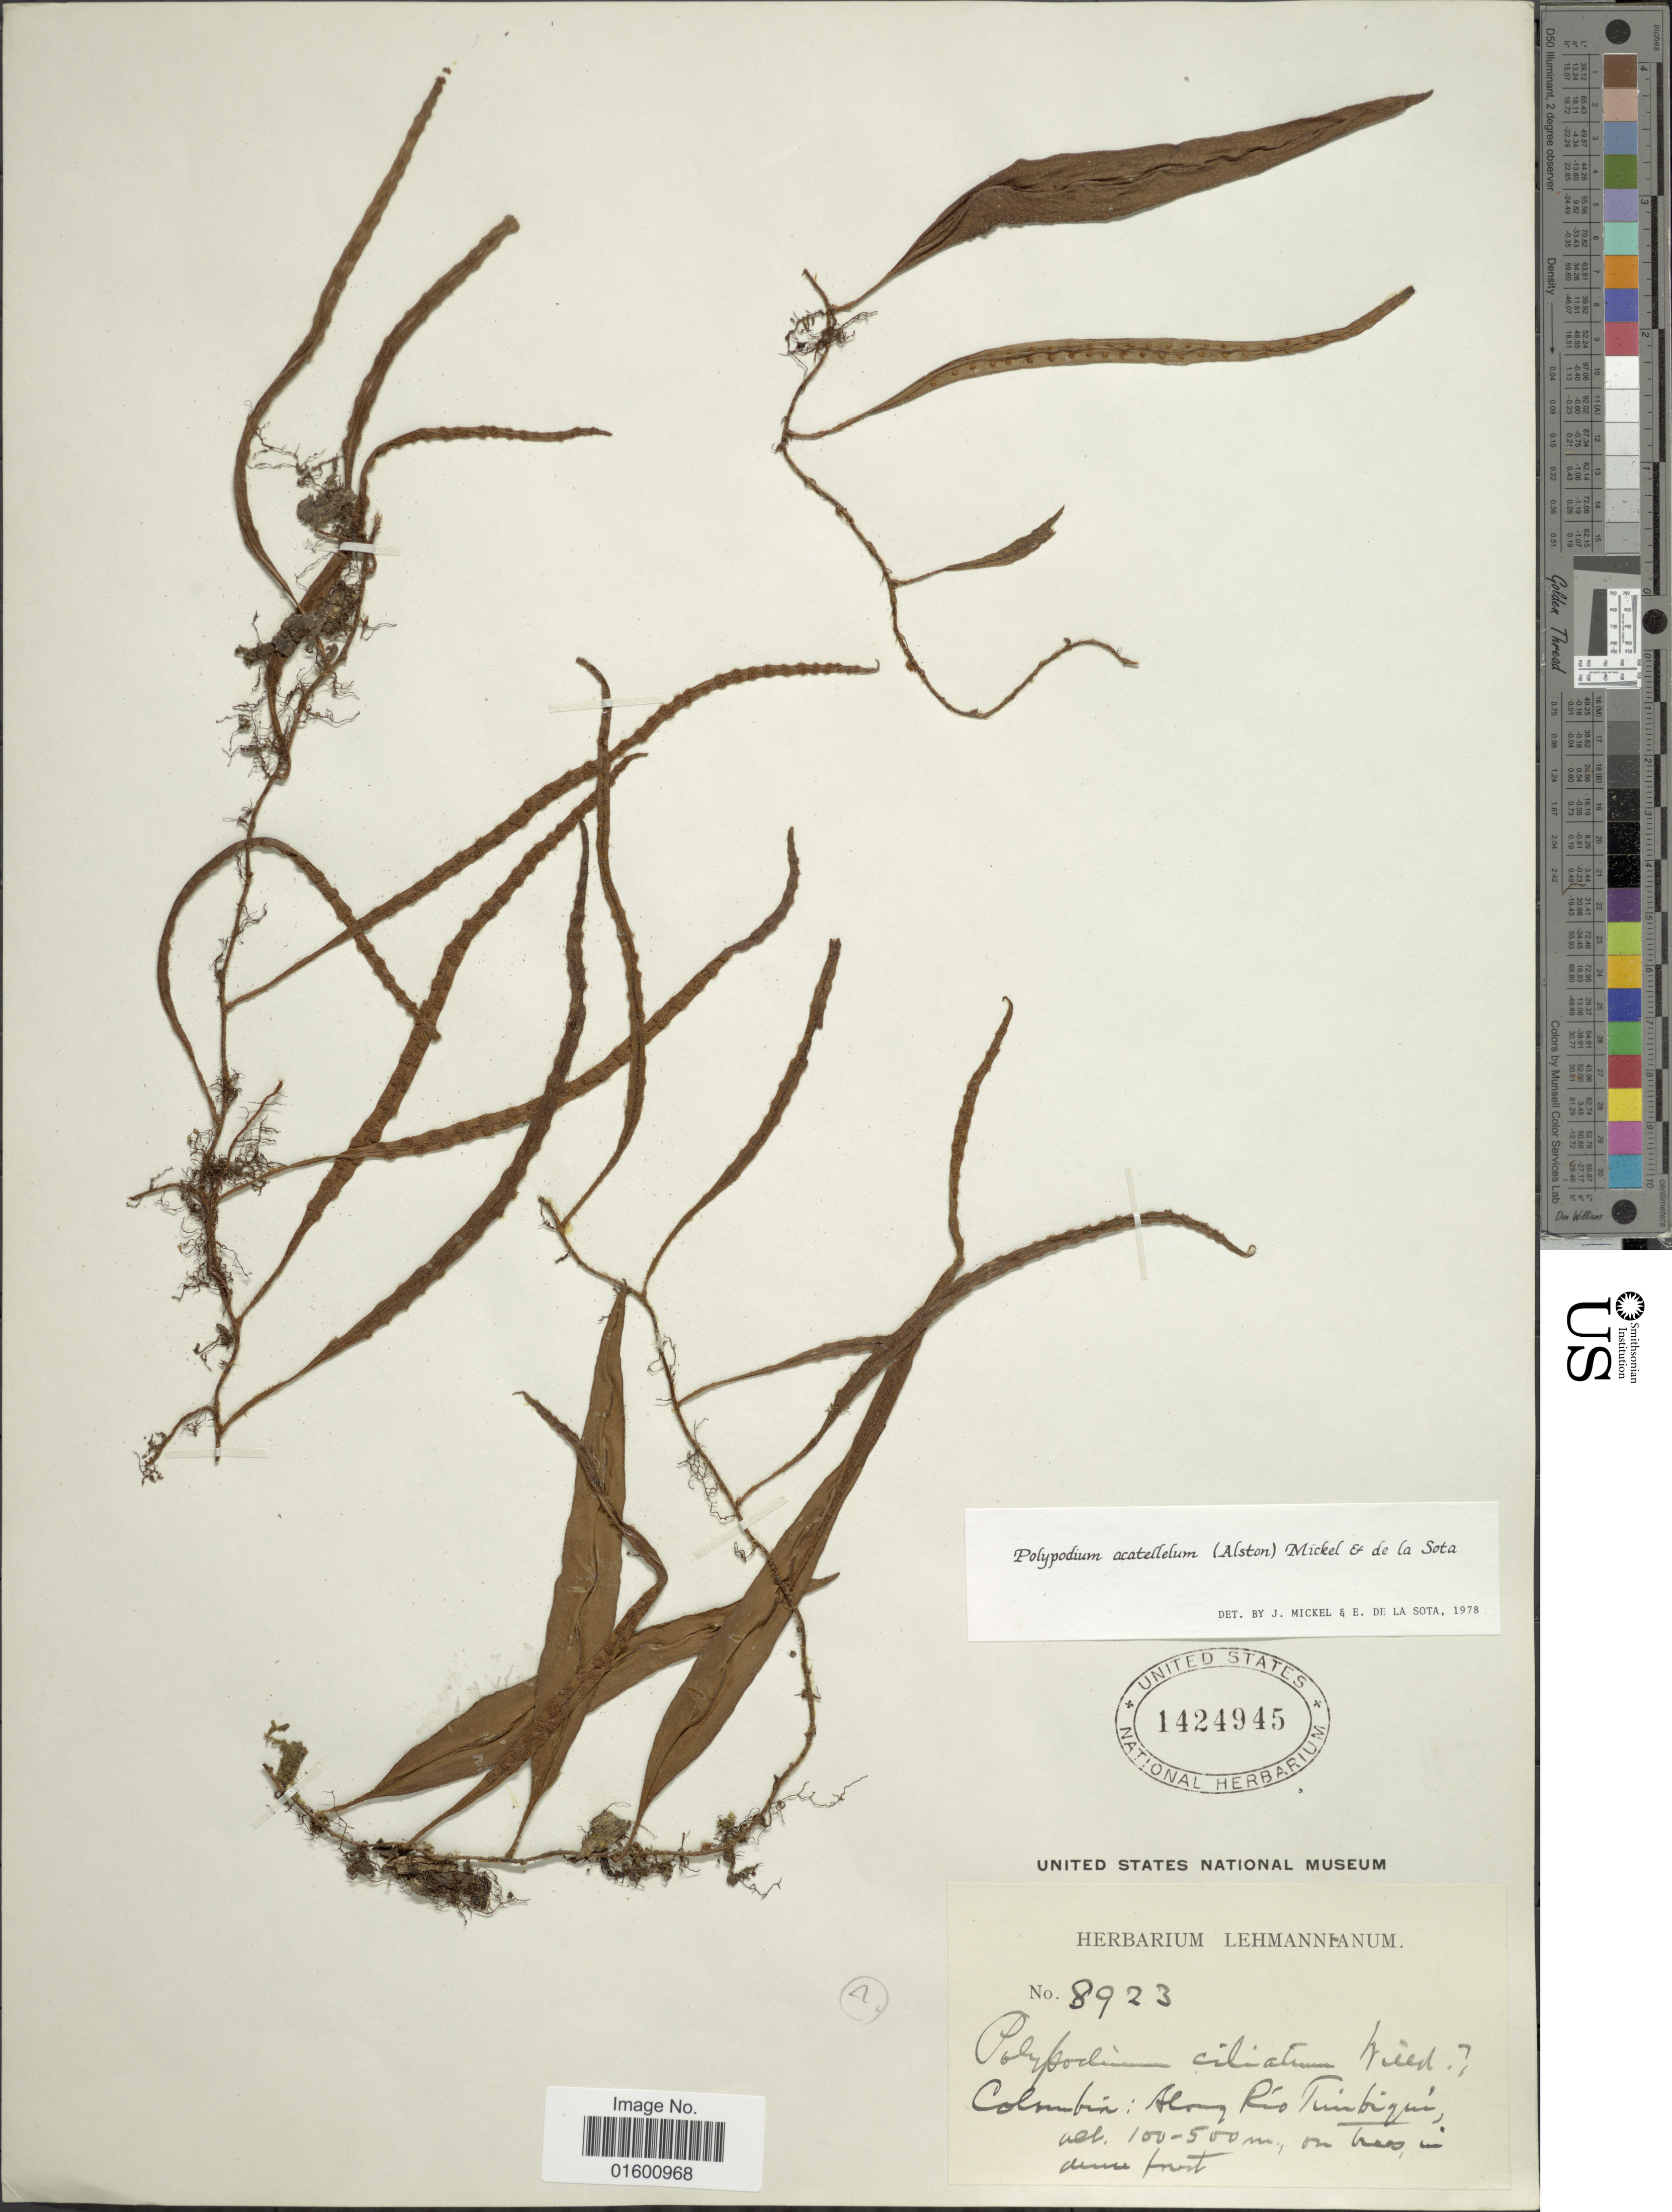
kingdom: Plantae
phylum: Tracheophyta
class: Polypodiopsida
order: Polypodiales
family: Polypodiaceae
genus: Microgramma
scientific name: Microgramma acatallela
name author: Alston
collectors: ex herb. Lehmannianum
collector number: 8923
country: Colombia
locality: Along Rio Tumbiqui, on trees in dense forest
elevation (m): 100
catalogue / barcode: US 1424945